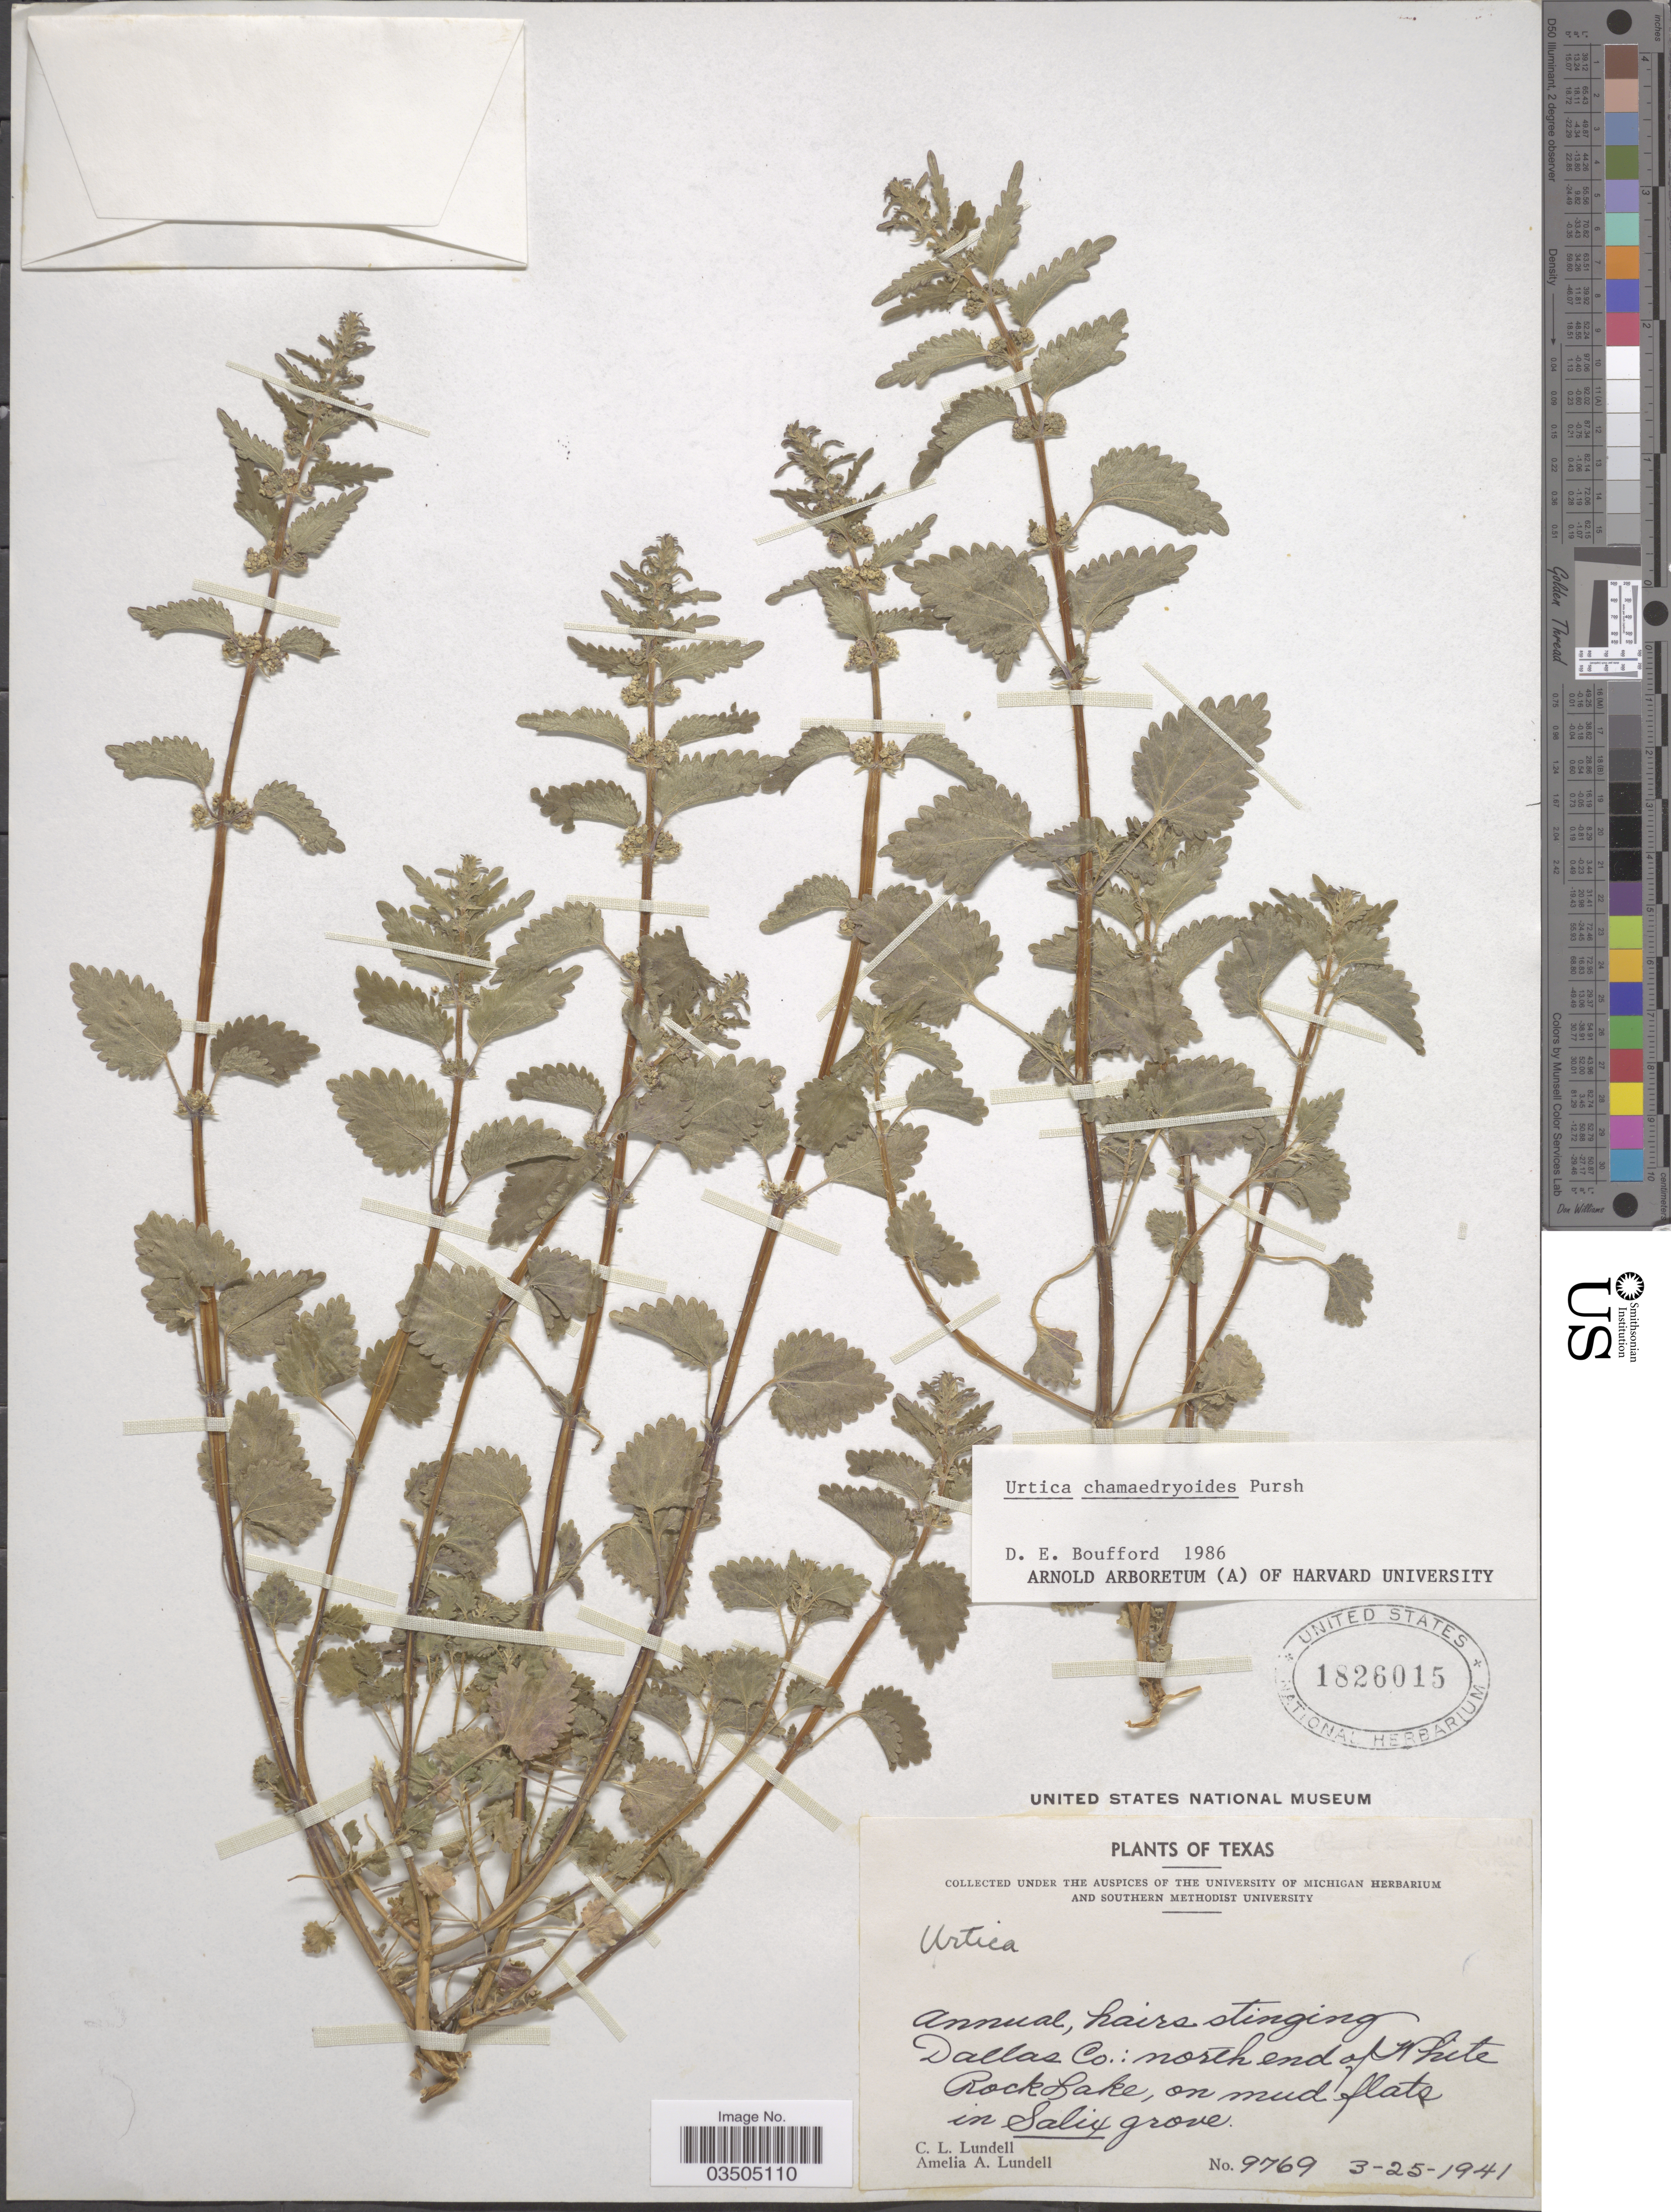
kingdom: Plantae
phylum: Tracheophyta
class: Magnoliopsida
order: Rosales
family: Urticaceae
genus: Urtica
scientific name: Urtica chamaedryoides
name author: Pursh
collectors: C. L. Lundell & A. A. Lundell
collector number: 9769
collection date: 1941-03-25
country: United States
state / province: Texas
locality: Dallas Co.: north end of White Rock Lake, on mud flats in Salix grove.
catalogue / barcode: US 1826015